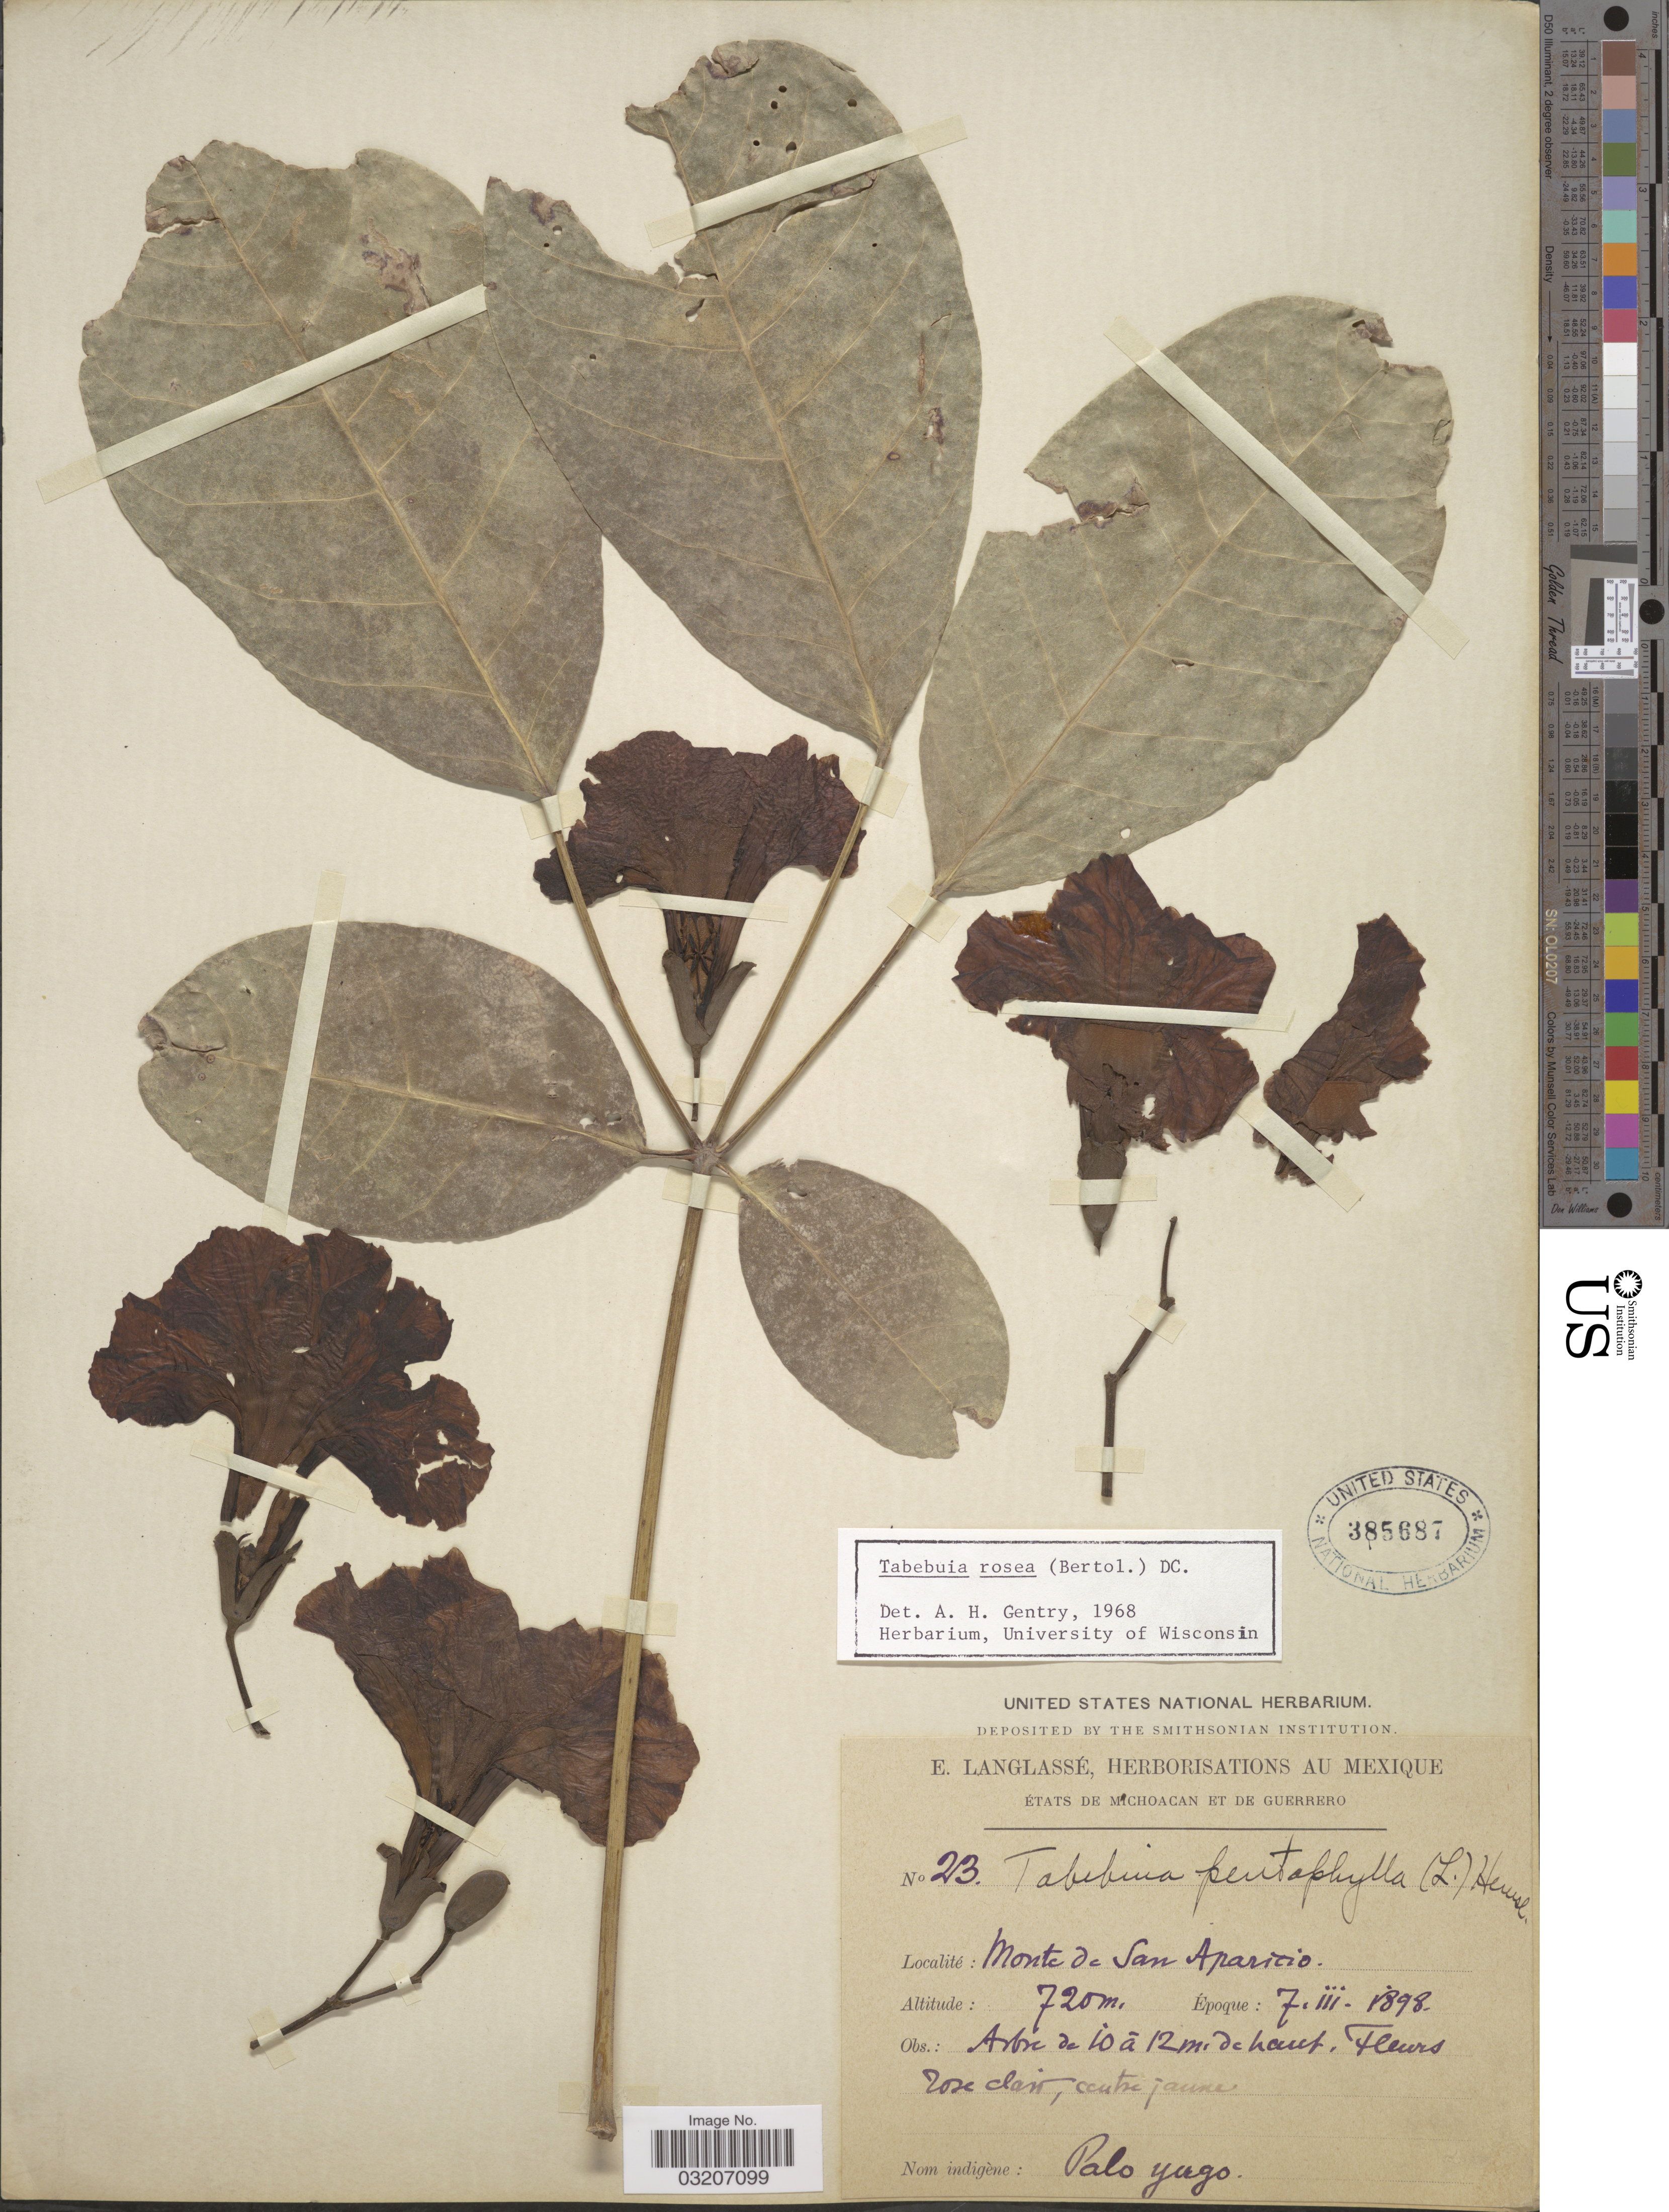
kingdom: Plantae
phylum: Tracheophyta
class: Magnoliopsida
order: Lamiales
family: Bignoniaceae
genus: Tabebuia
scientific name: Tabebuia rosea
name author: (Bertol.) DC.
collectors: E. Langlassé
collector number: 23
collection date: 1898-03-07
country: Mexico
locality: États de Míchoacan et de Guerrero. Monte de San Aparicio.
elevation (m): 720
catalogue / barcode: US 385687